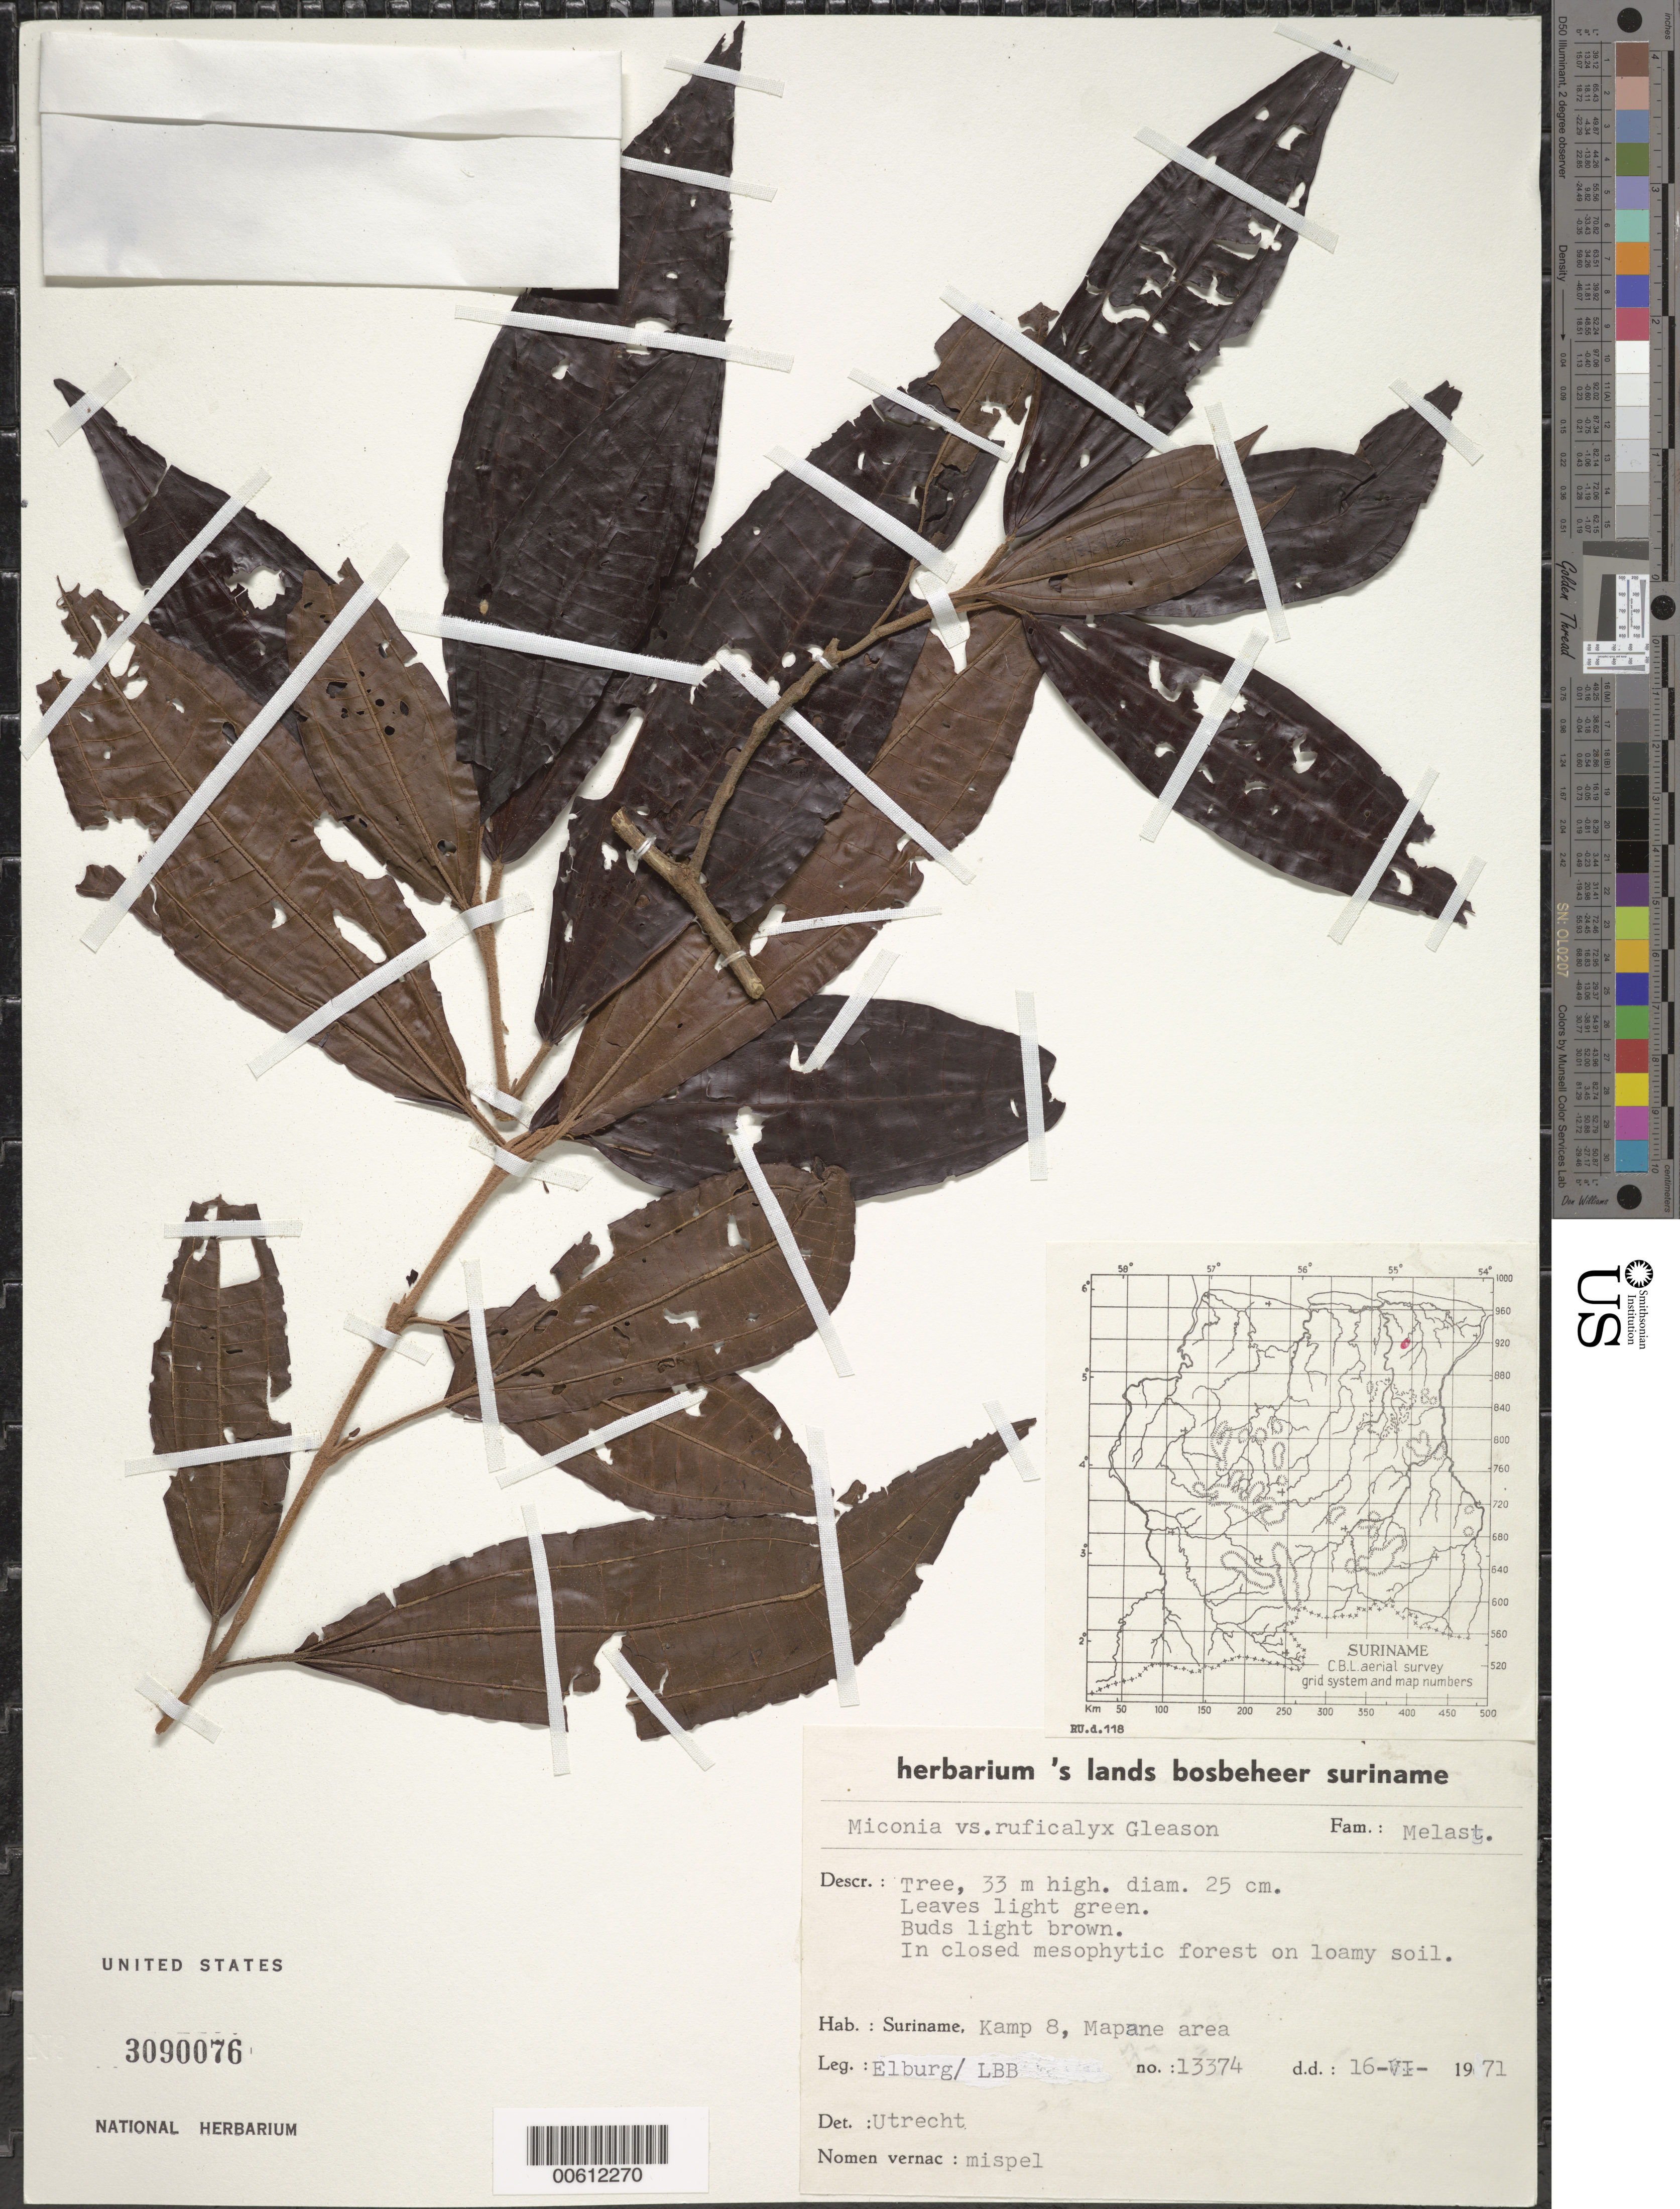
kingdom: Plantae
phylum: Tracheophyta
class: Magnoliopsida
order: Myrtales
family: Melastomataceae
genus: Miconia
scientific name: Miconia ruficalyx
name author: Gleason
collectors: J. Elburg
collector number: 13374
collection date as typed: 16-Jun-71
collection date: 1971-06-16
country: Suriname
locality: Jodensavanne-Mapane kreek area, Kamp 8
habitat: Closed mesophytic forest on loamy soil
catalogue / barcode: US 3090076